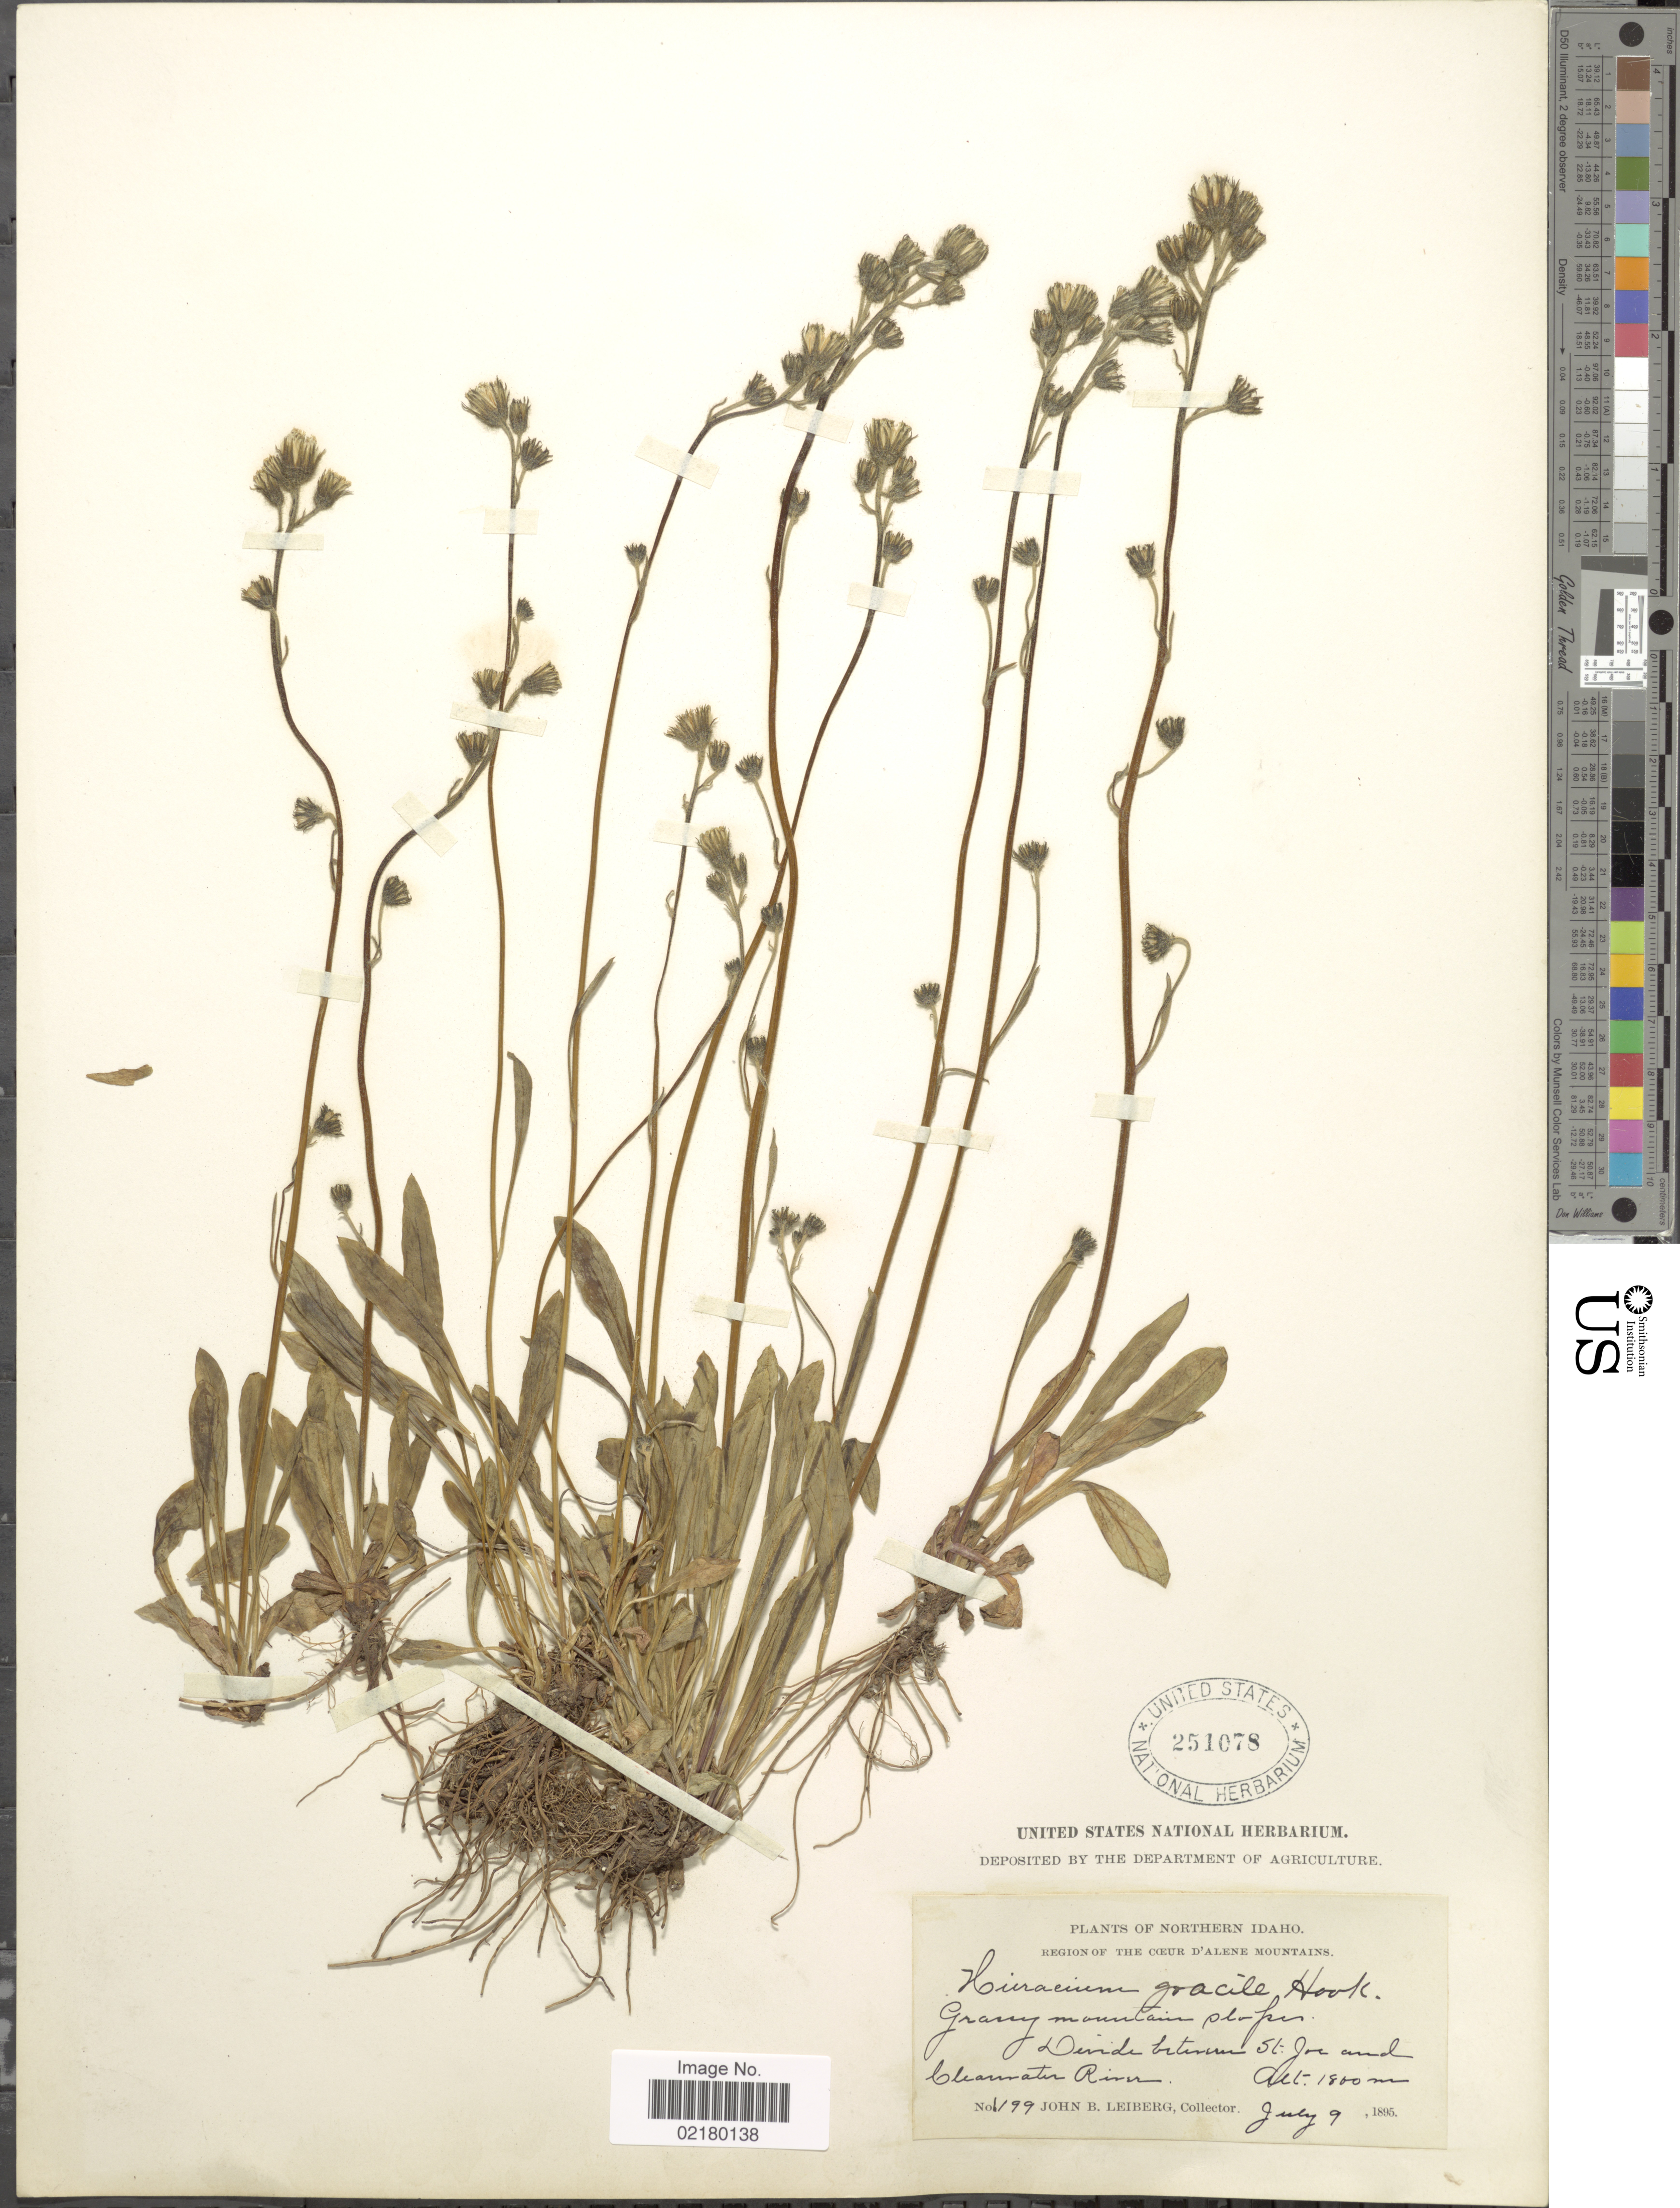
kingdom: Plantae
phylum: Tracheophyta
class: Magnoliopsida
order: Asterales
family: Asteraceae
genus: Hieracium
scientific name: Hieracium triste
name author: Willd. ex Spreng.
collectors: J. B. Leiberg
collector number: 1199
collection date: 1895-07-09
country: United States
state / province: Idaho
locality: Northern Idaho, Region of the Coeuer D'Alene Mountains, Grassy mountain slopes, Divide between St Joe and Clearwater River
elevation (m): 1800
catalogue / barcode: US 251078